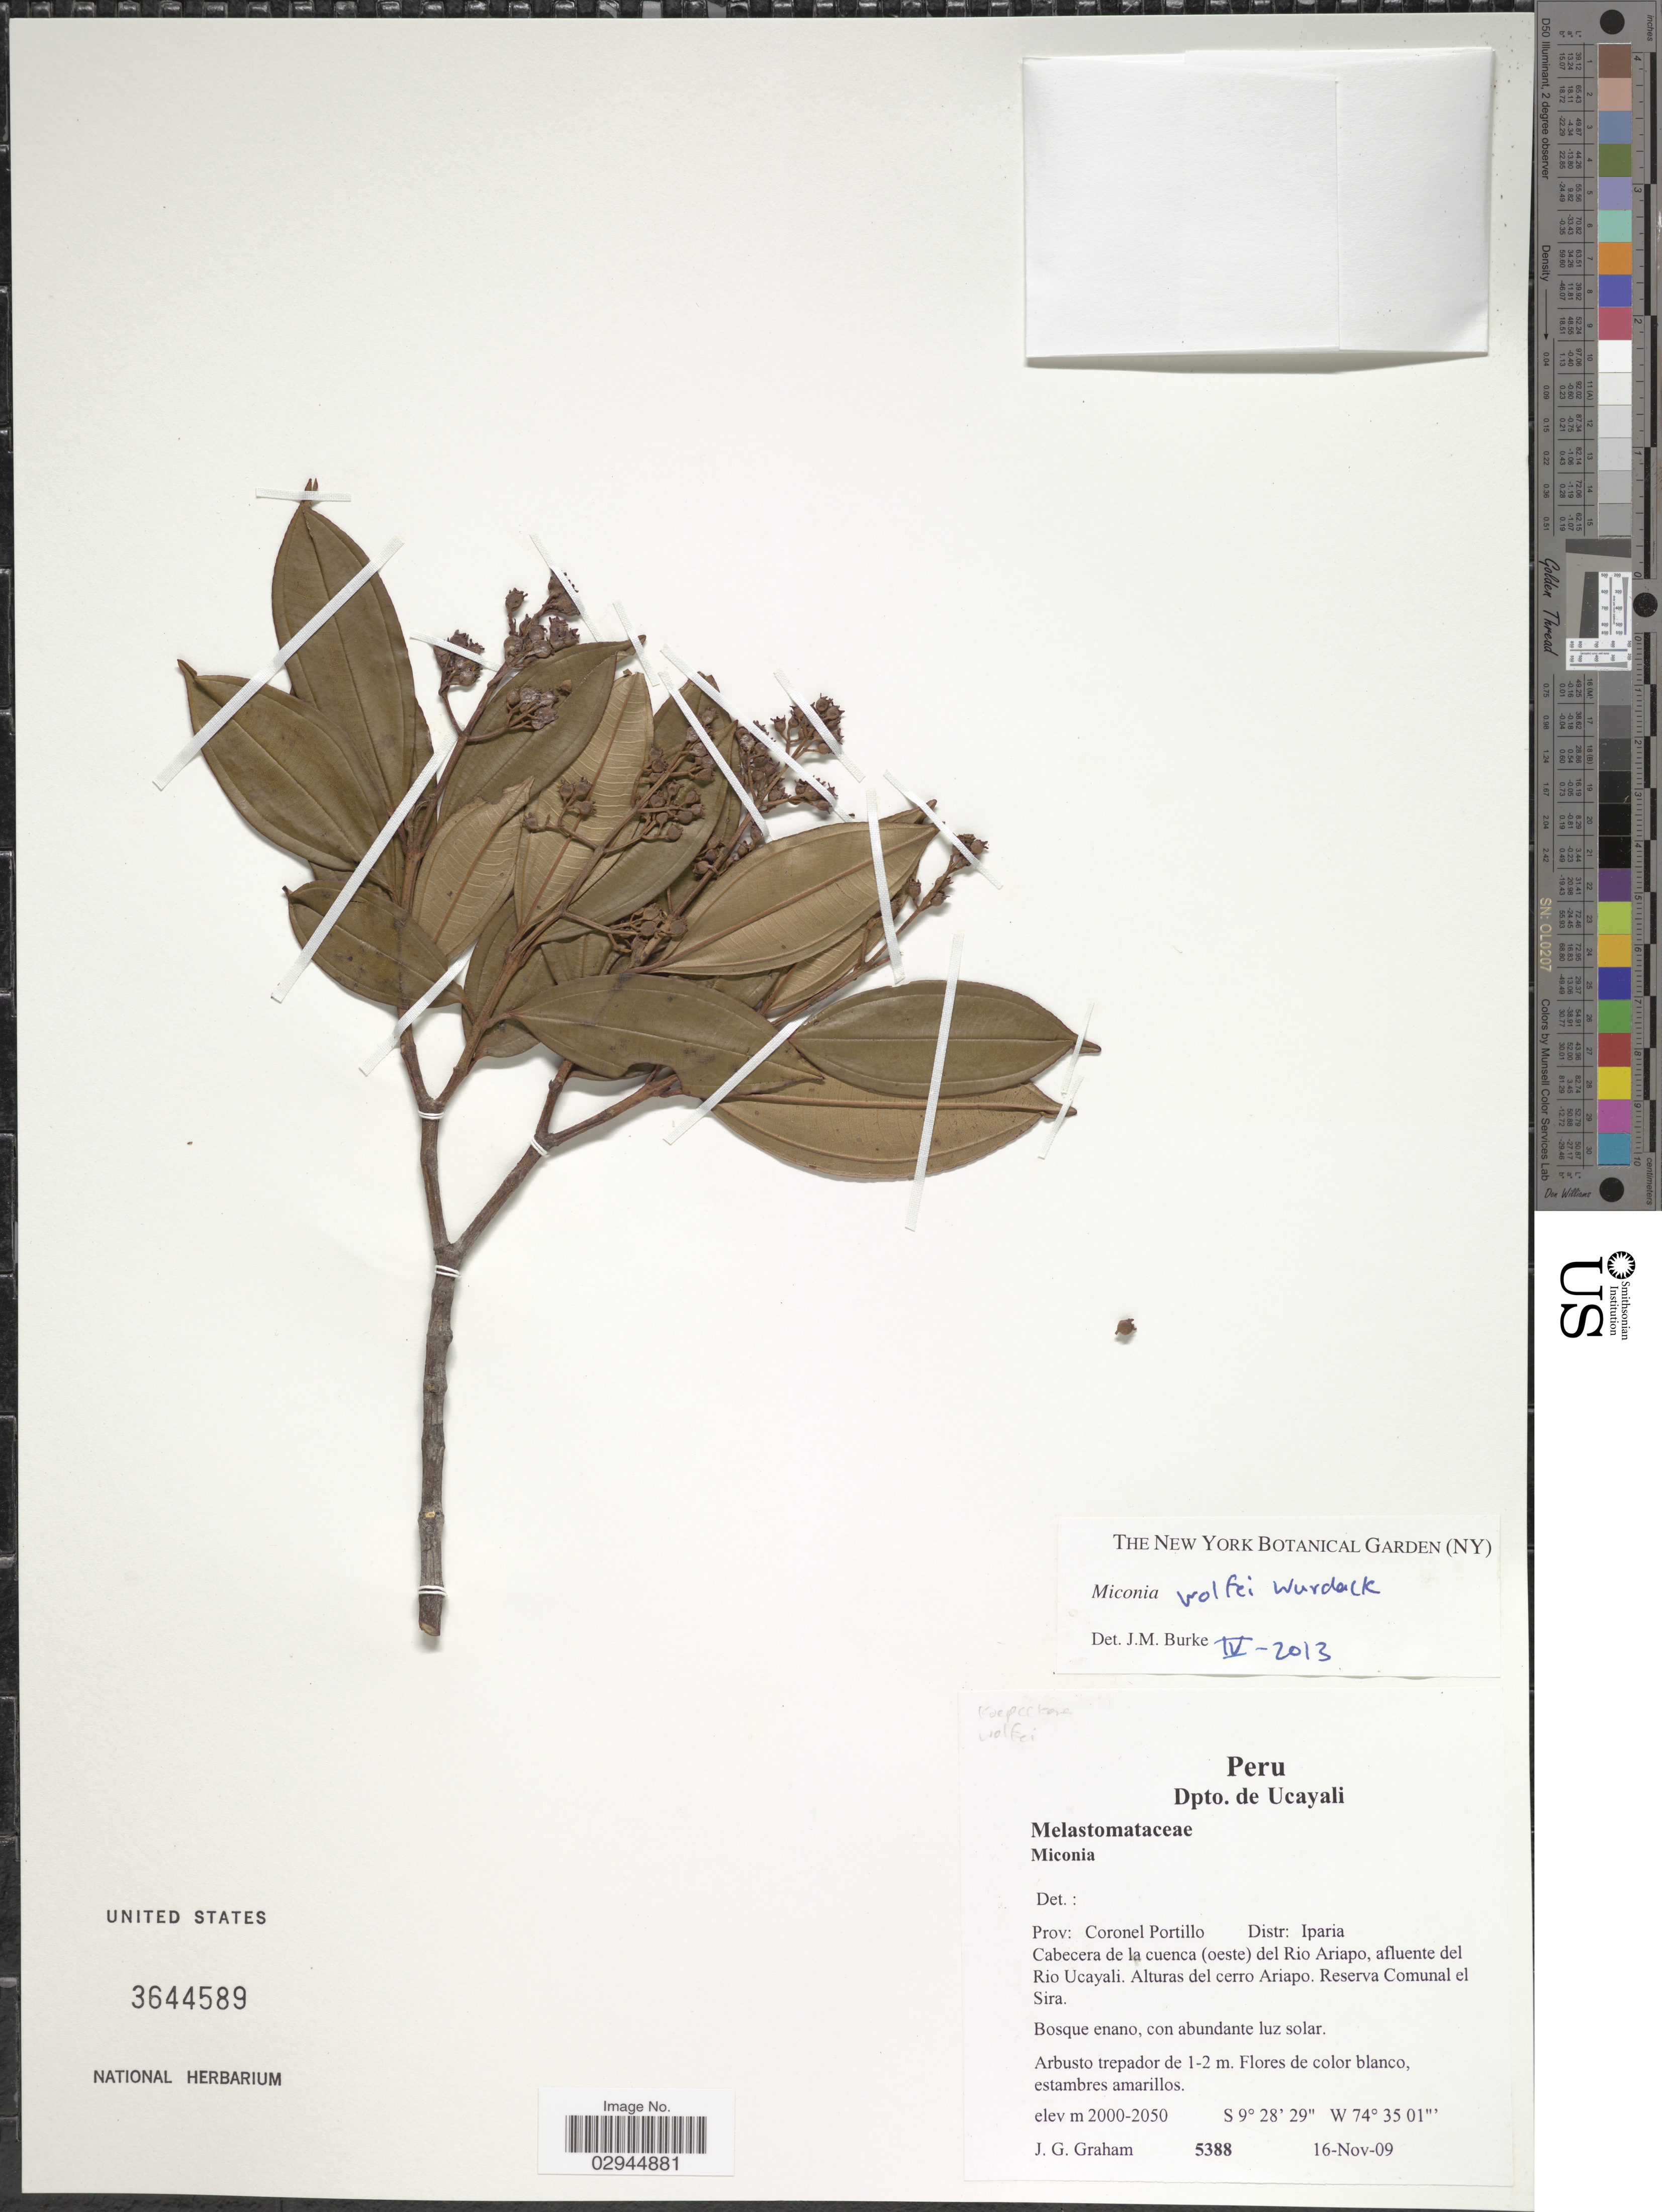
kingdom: Plantae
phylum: Tracheophyta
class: Magnoliopsida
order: Myrtales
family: Melastomataceae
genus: Miconia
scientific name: Miconia wolfei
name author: Wurdack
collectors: J. Graham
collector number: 5388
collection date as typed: Transcribed d/m/y: 16/11/9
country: Peru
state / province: Ucayali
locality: Dpto. de Ucayali. Prov: Coronel Portillo Distr: Iparia Cabecera de la cuenca (oeste) del Rio Ariapo, afluente del Rio Ucayali. Alturas del cerro Ariapo. Reserva Comunal el Sira.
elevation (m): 2000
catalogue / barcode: US 3644589